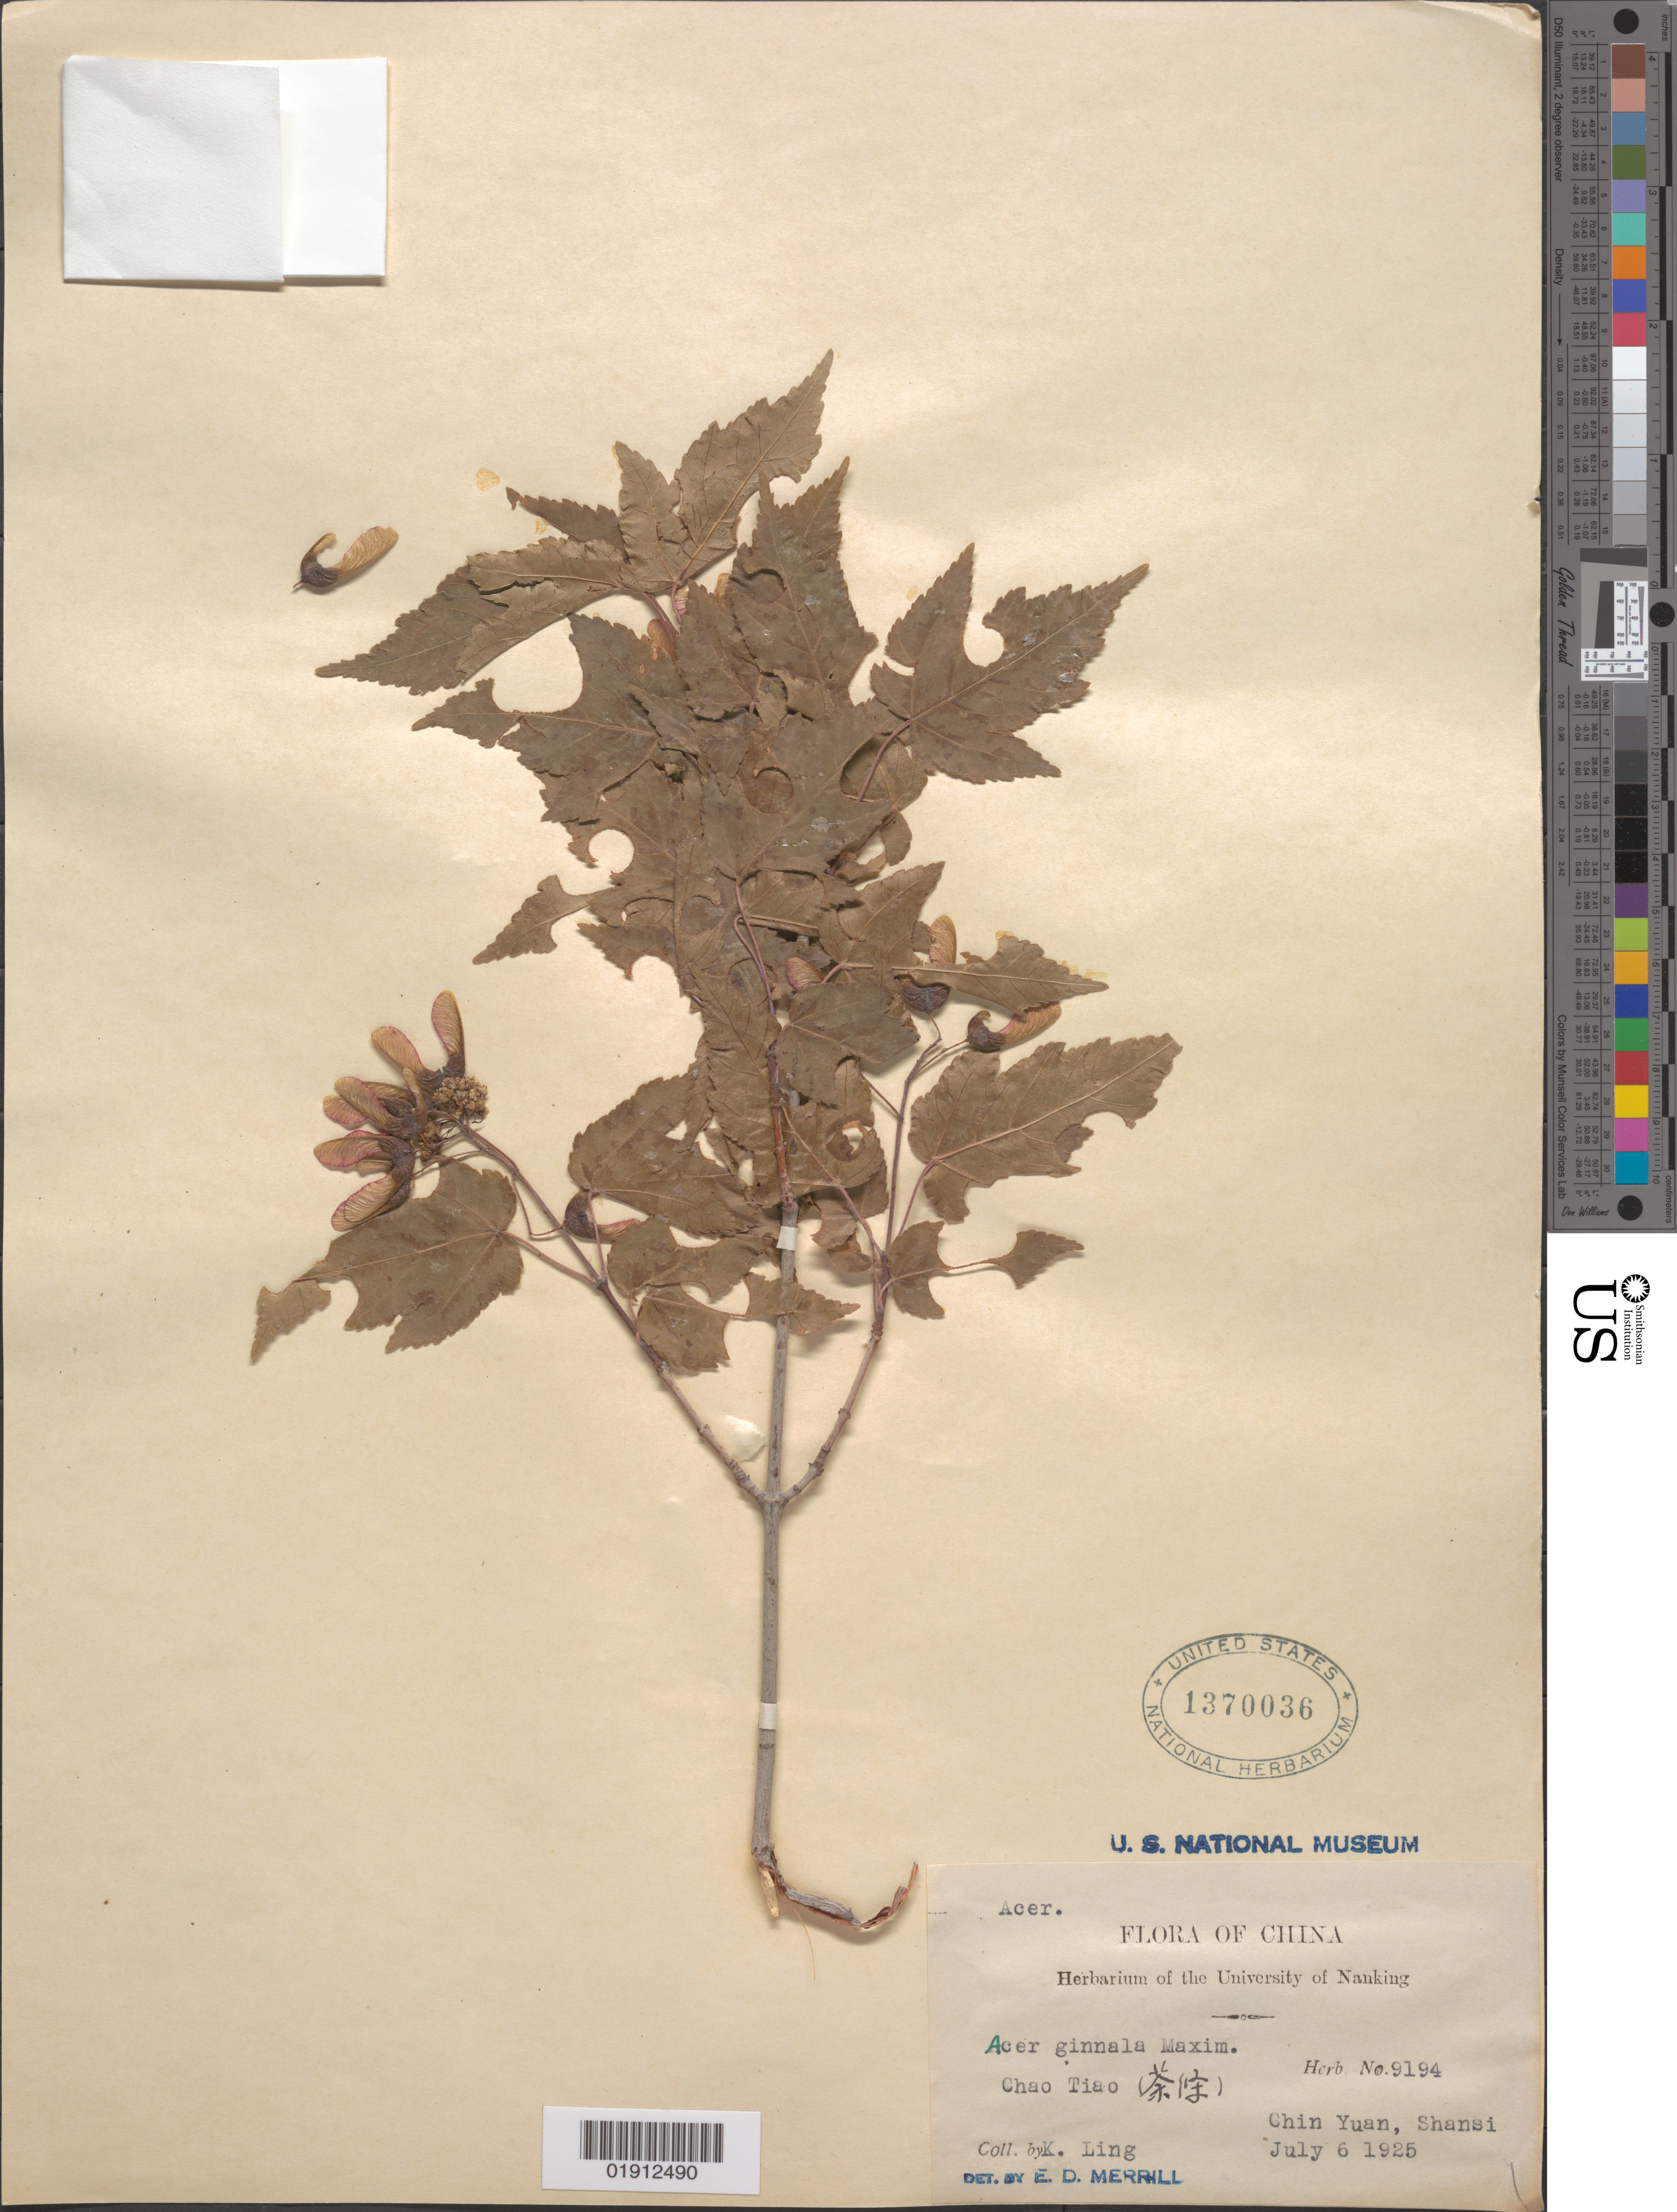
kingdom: Plantae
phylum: Tracheophyta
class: Magnoliopsida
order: Sapindales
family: Sapindaceae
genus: Acer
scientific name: Acer ginnala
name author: Maxim.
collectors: K. Ling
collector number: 9194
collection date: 1925-07-06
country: China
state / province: Shanxi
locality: Shansi [Shanxi], Chin Yuan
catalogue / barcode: US 1370036